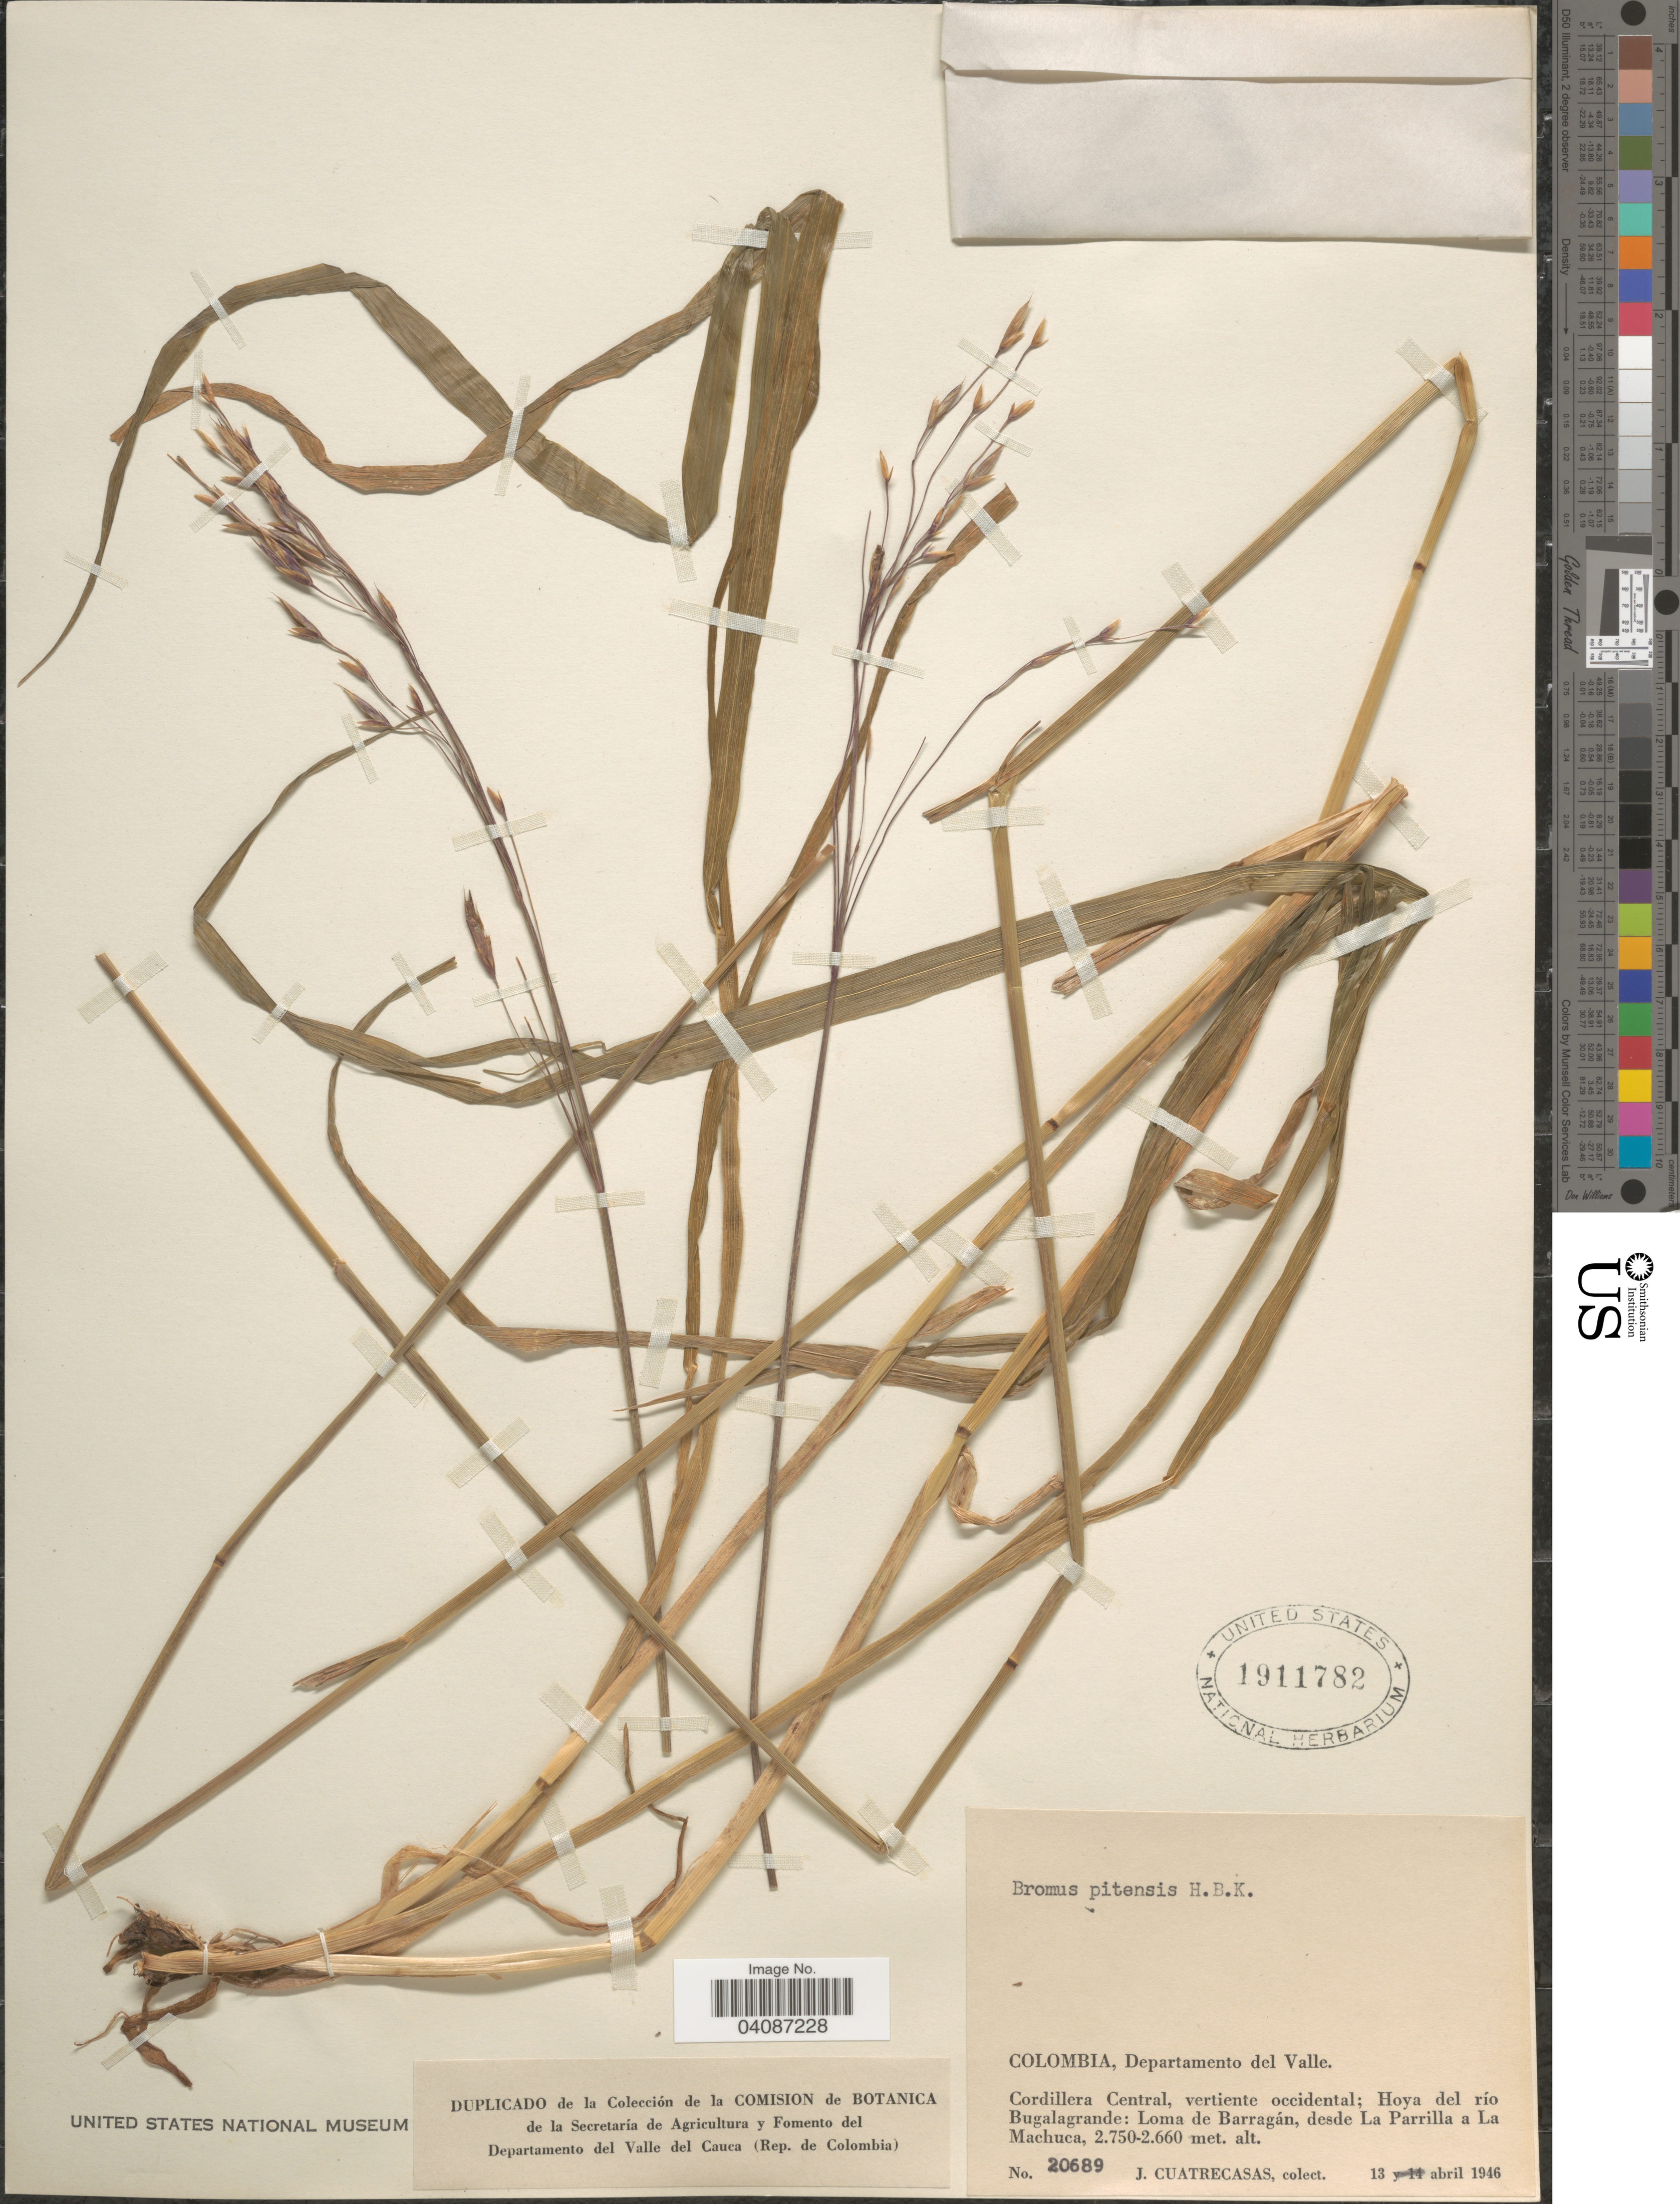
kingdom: Plantae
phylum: Tracheophyta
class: Liliopsida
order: Poales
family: Poaceae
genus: Bromus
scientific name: Bromus pitensis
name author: Kunth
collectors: J. Cuatrecasas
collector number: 20689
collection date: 1946-04-13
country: Colombia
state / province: Valle del Cauca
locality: Departamento del Valle. Cordillera Central, vertiente occidental; Hoya del río Bugalagrande: Loma de Barragán, desde La Parrilla a La Machuca.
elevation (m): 2660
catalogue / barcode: US 1911782